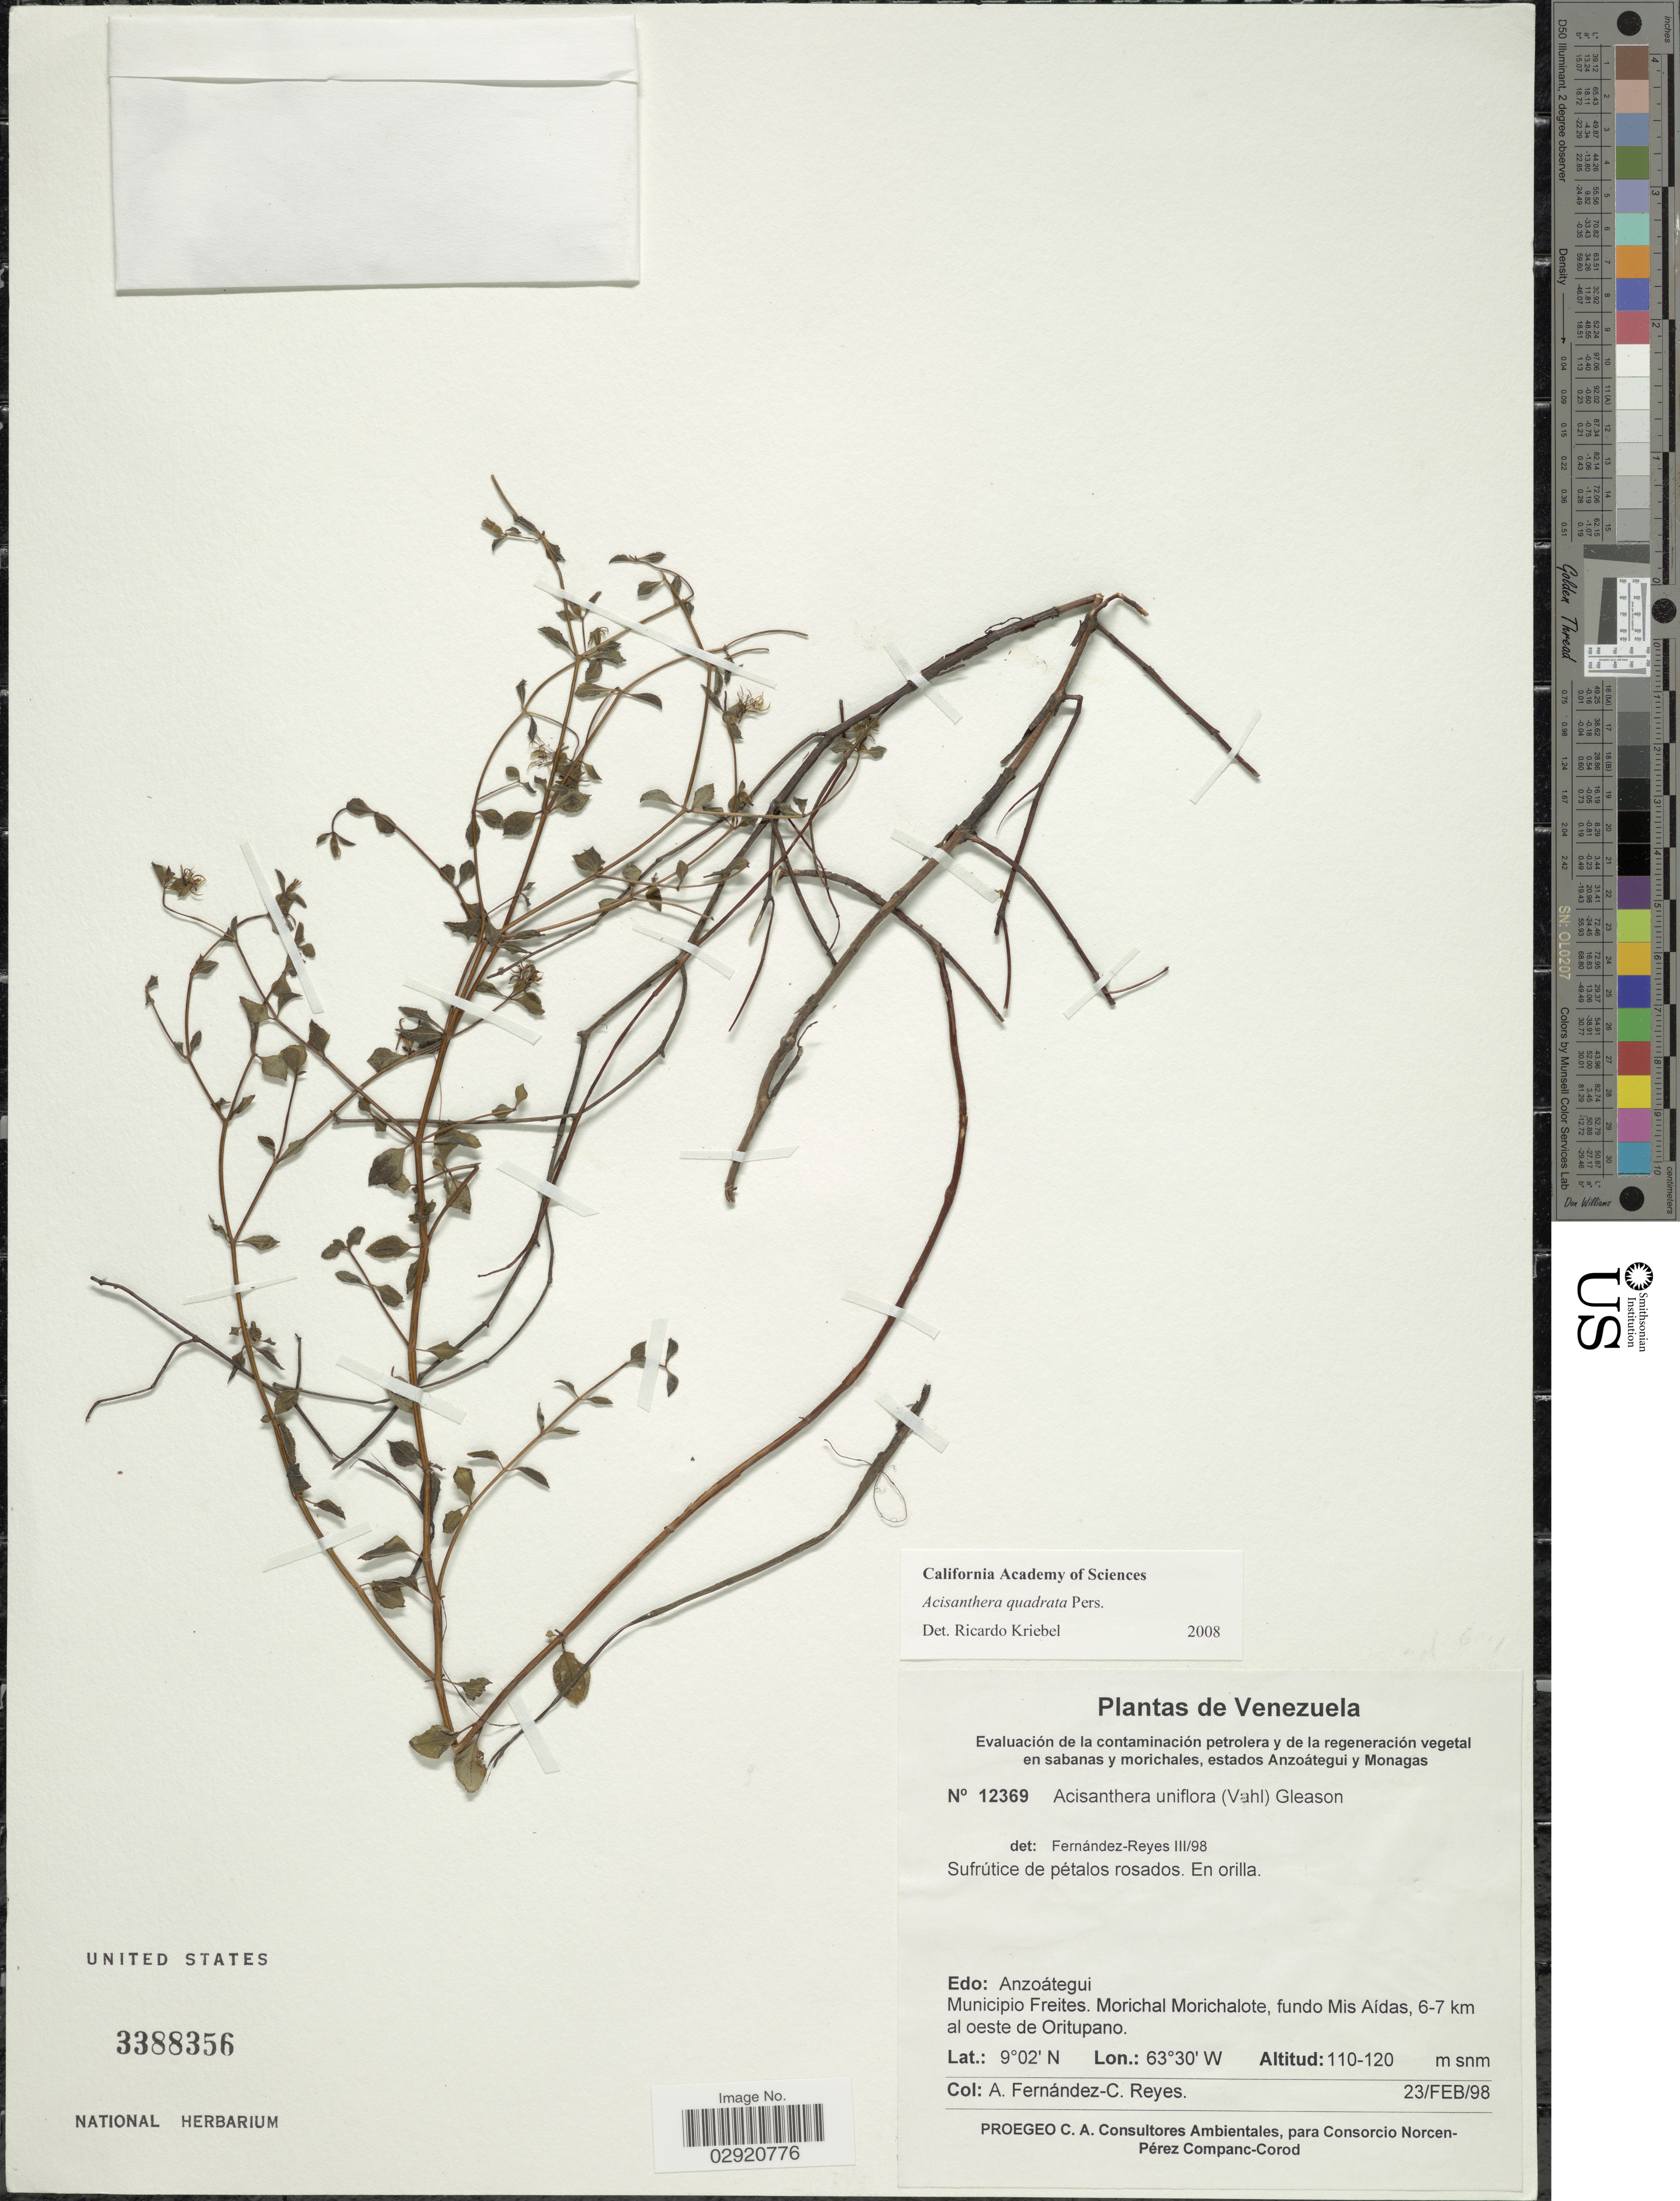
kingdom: Plantae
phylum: Tracheophyta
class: Magnoliopsida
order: Myrtales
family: Melastomataceae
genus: Acisanthera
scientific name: Acisanthera uniflora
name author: (Vahl) Gleason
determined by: Nunes da Silva, Diego, (RB), Jardim Botanico do Rio de Janeiro - Herbario (BRAZIL)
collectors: A. Fernández & C. Reyes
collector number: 12369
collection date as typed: Transcribed d/m/y: 23/2/98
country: Venezuela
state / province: Anzoategui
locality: Municipio Freites. Morichal Morichalote, fundo Mis Aídas, 6-7 km al oeste de Oritupano.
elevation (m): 110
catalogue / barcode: US 3388356